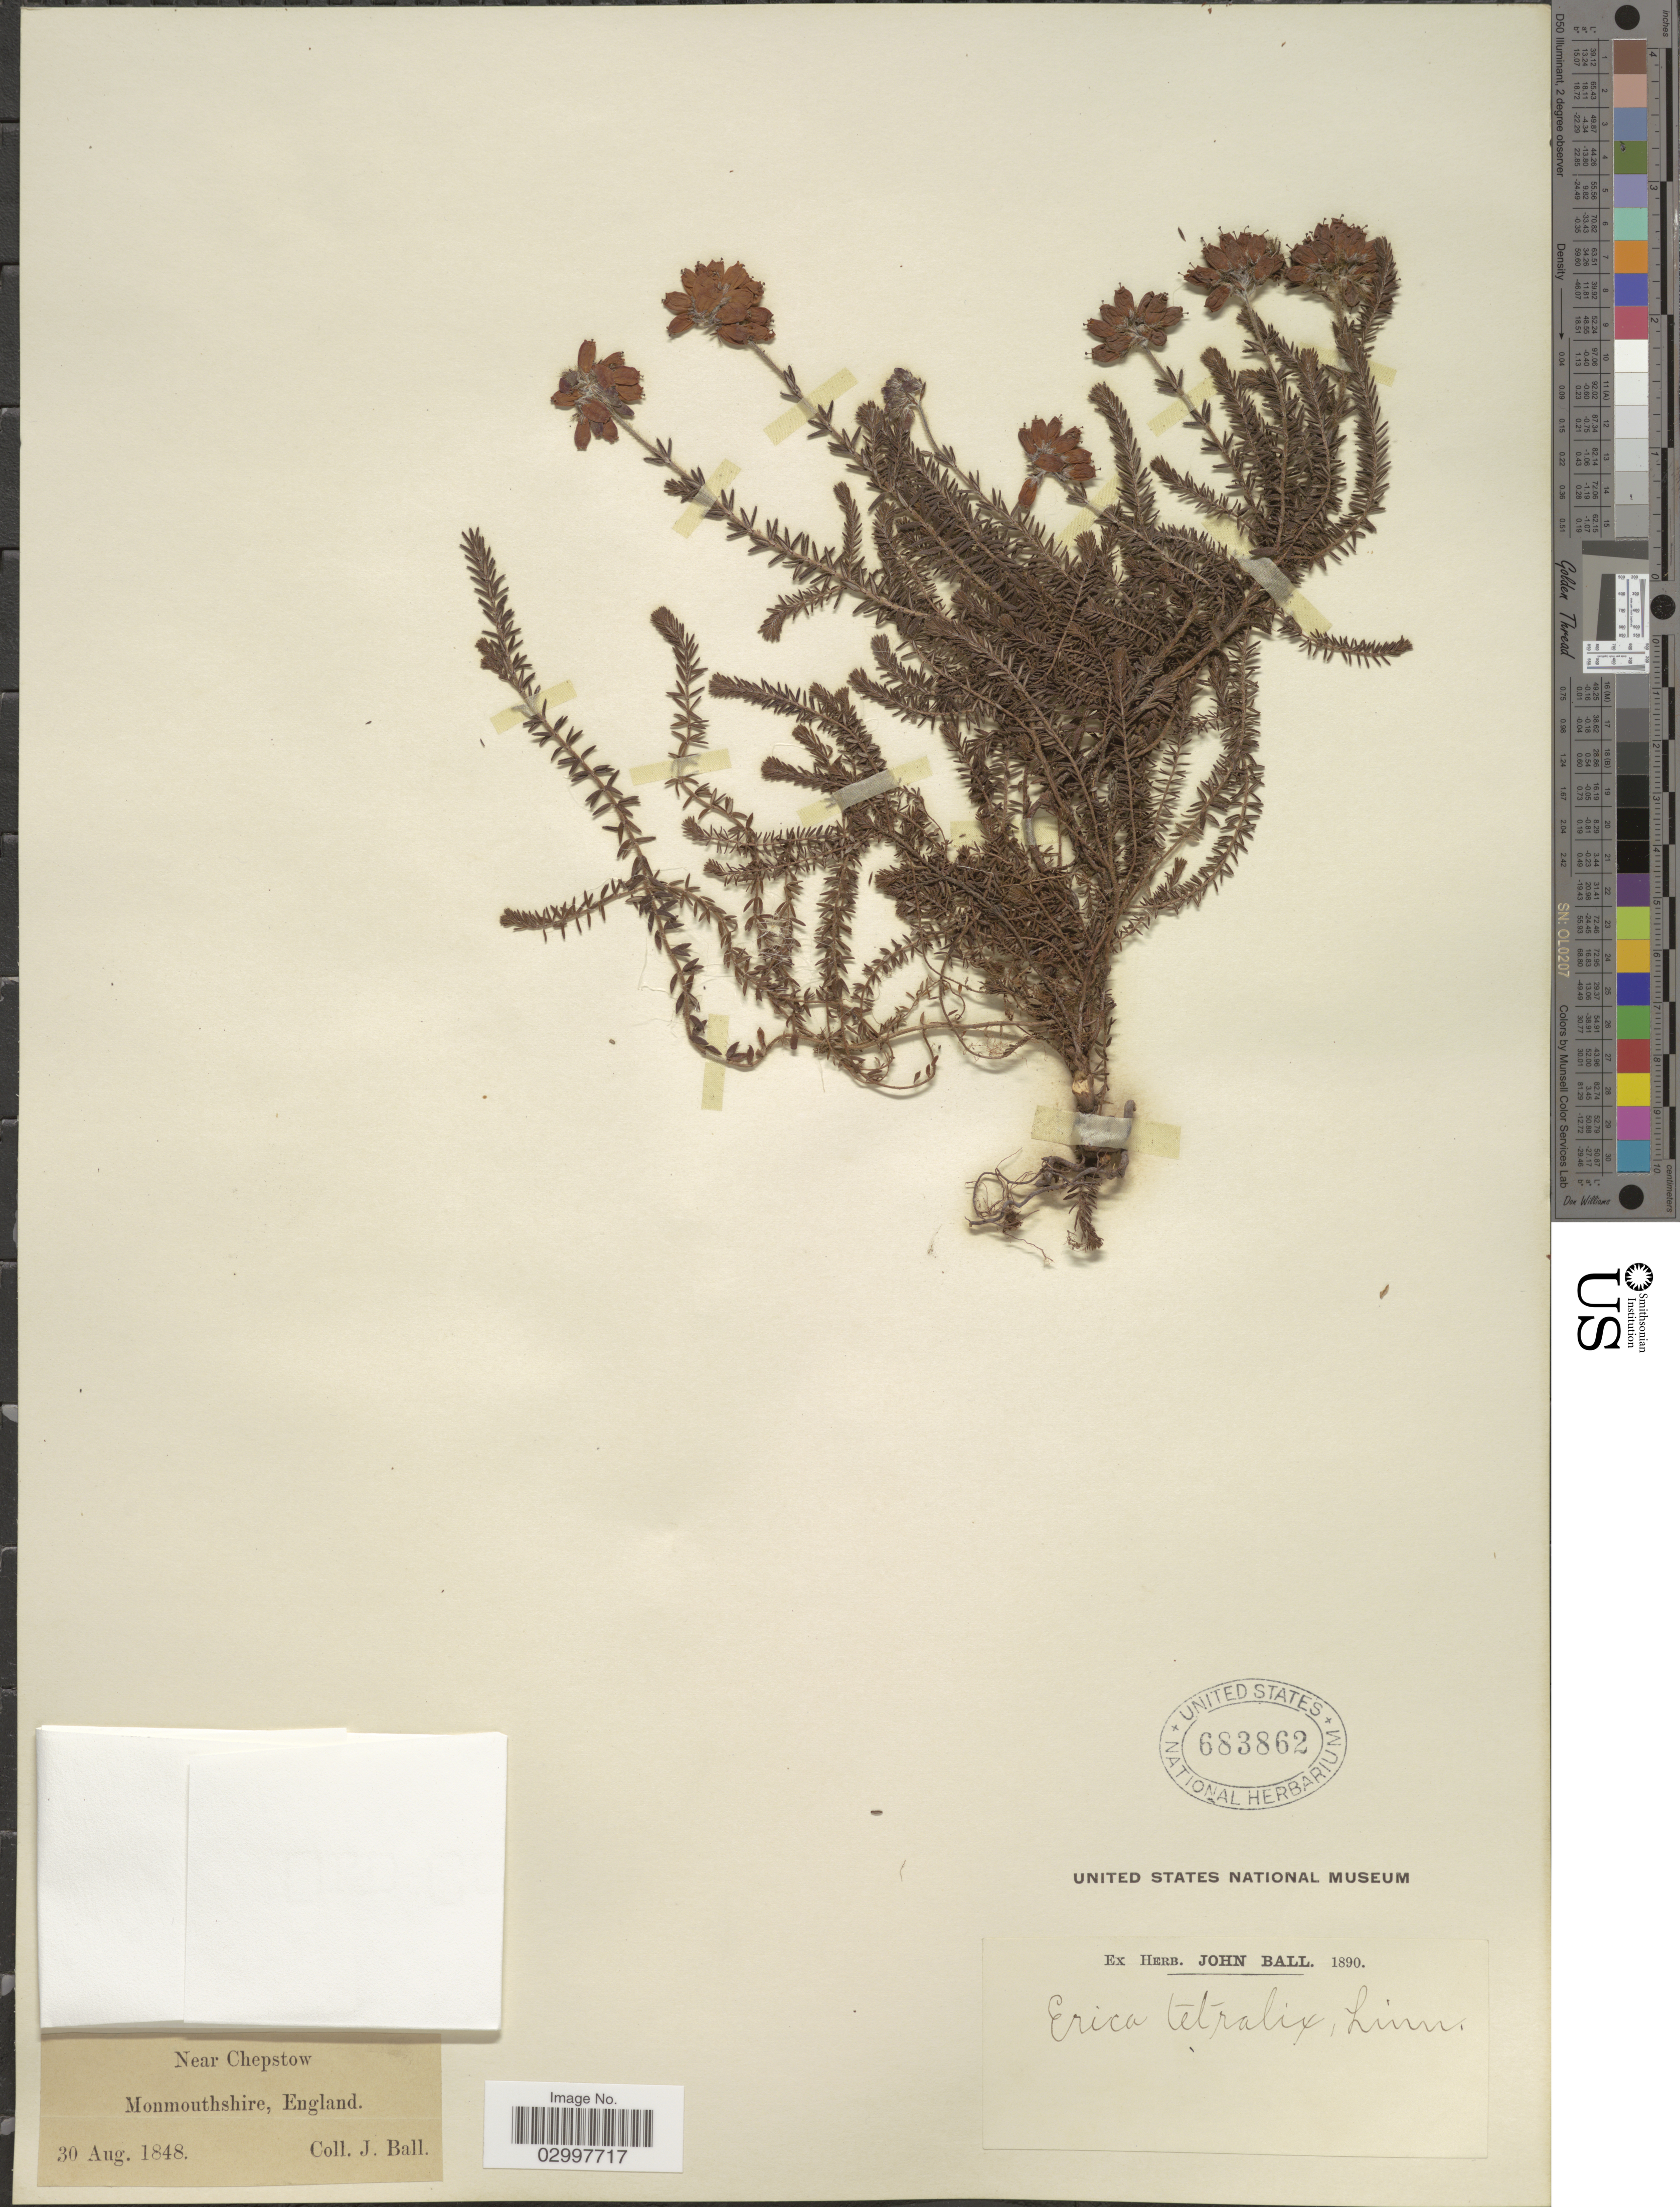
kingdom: Plantae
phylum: Tracheophyta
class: Magnoliopsida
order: Ericales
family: Ericaceae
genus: Erica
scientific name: Erica tetralix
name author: L.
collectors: J. Ball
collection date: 1848-08-30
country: United Kingdom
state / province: England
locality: Near Chepstow. Monmouthshire.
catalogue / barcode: US 683862